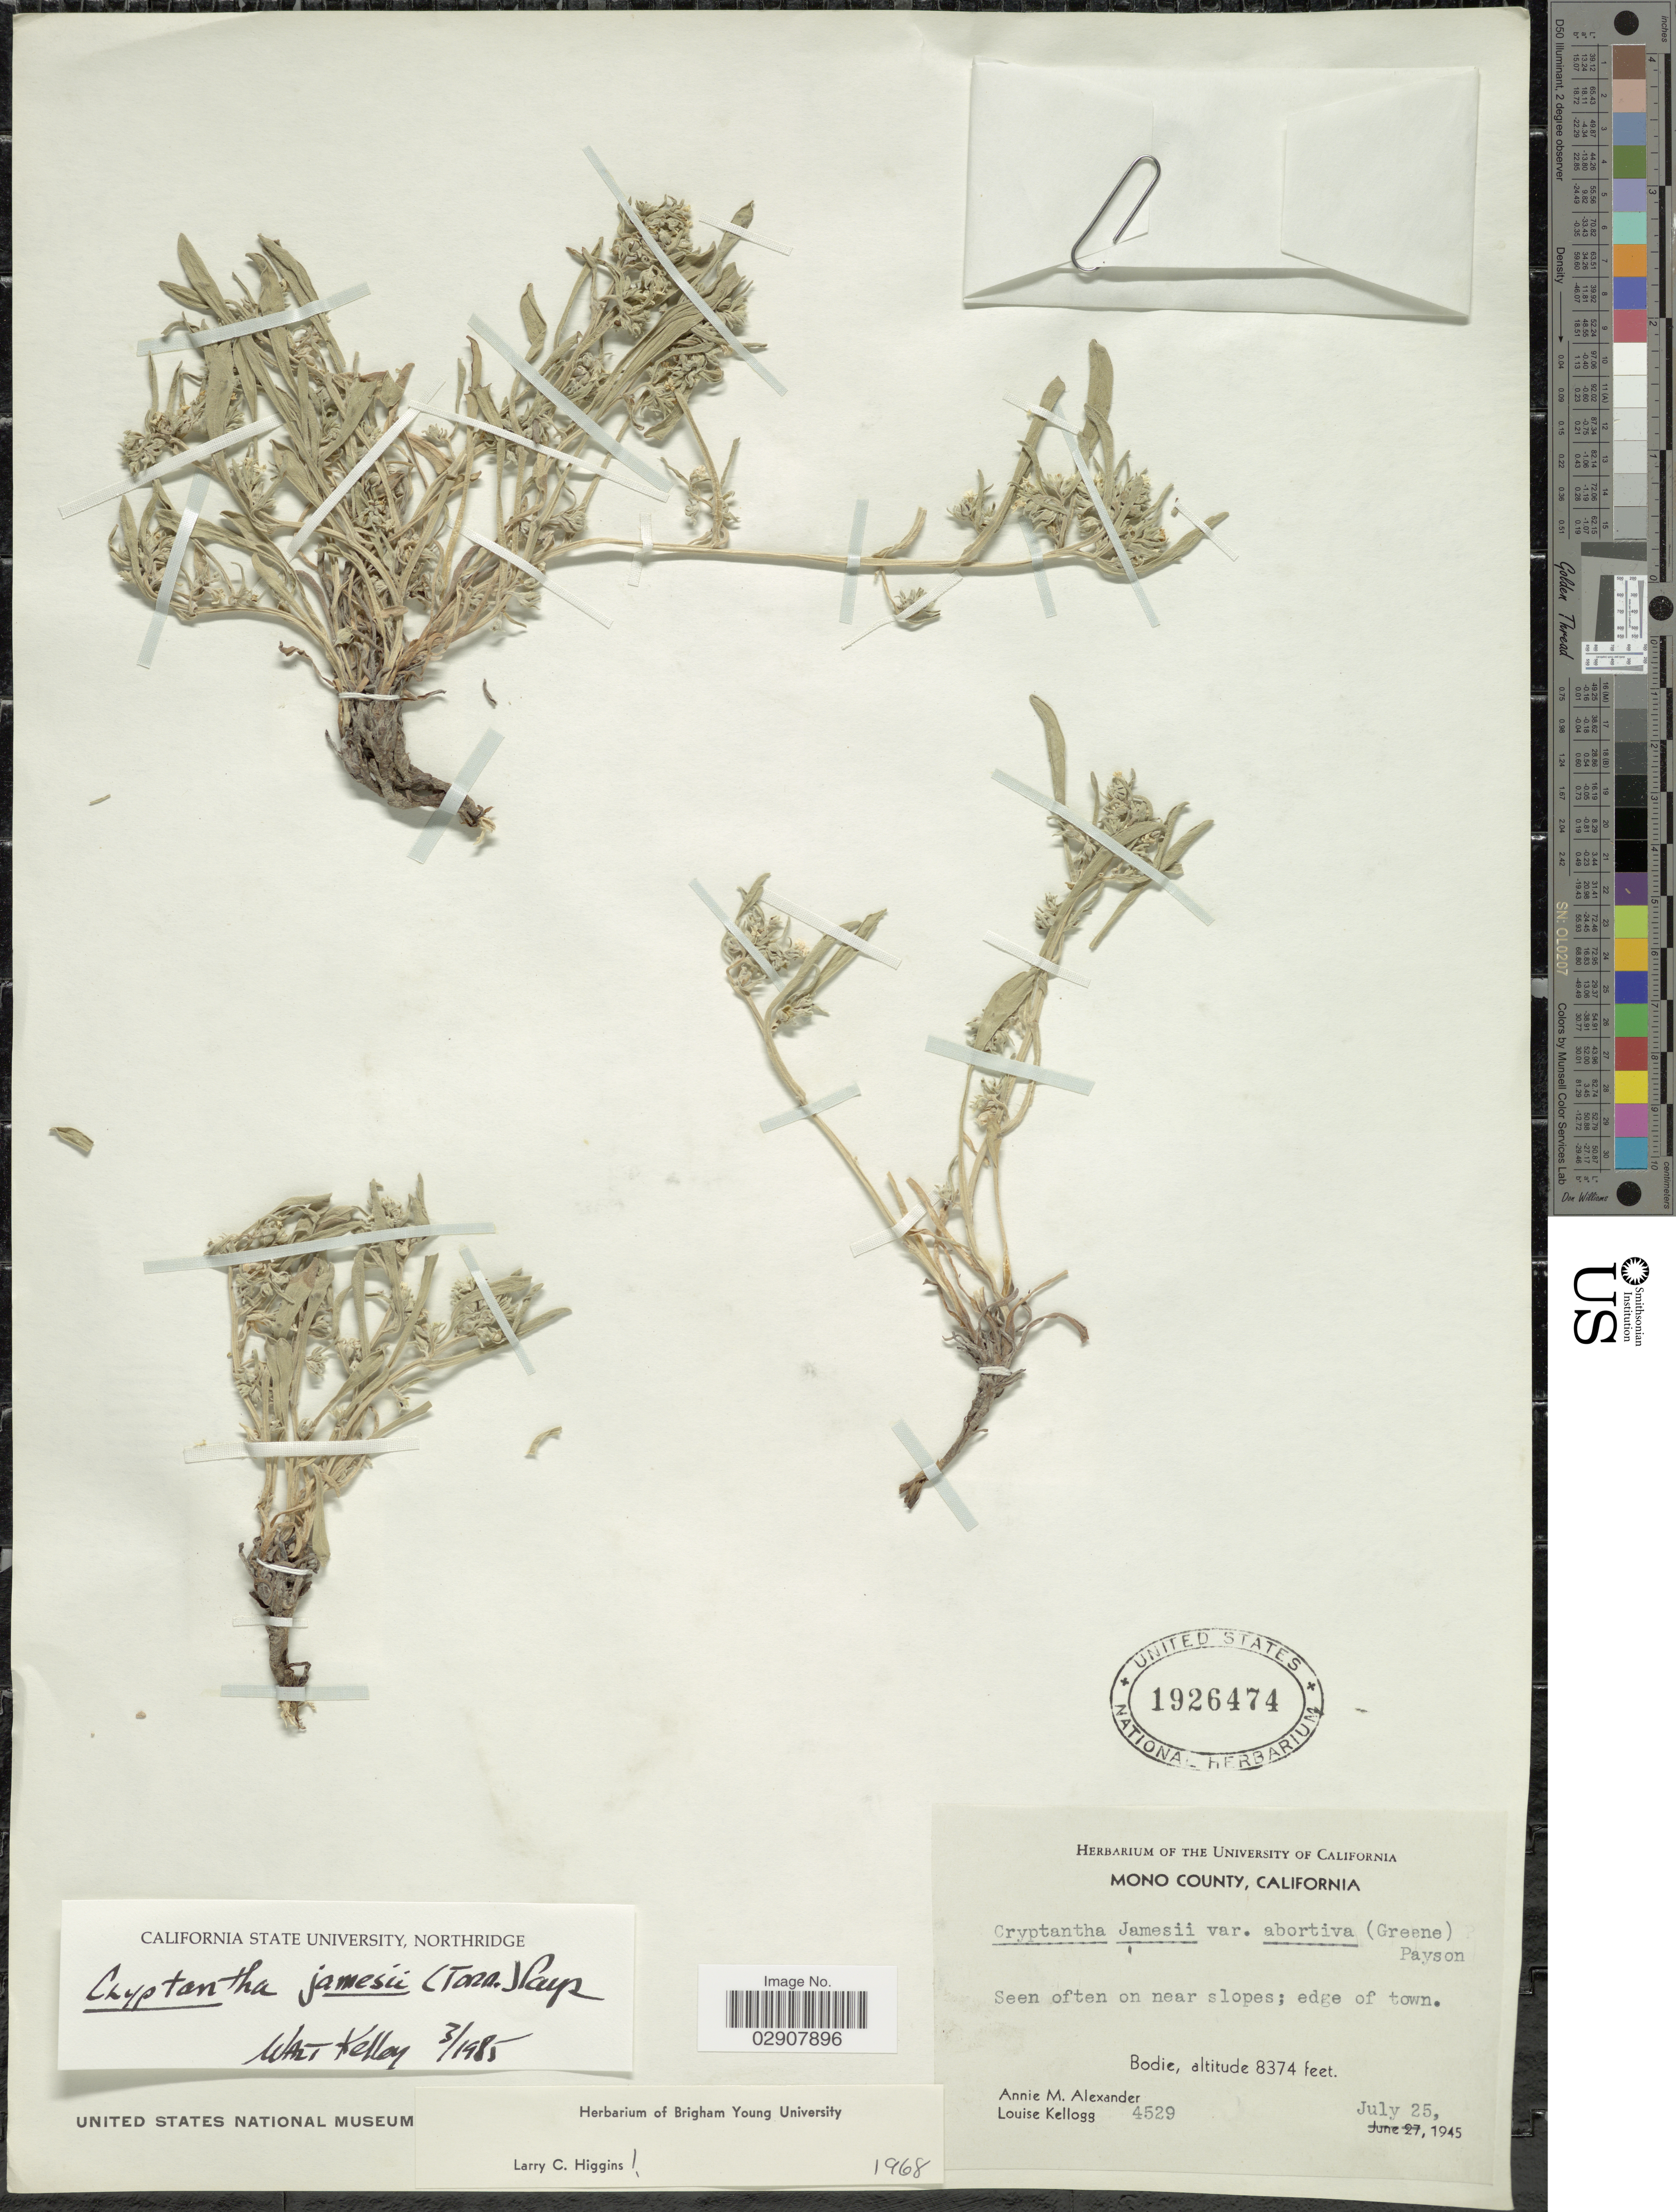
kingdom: Plantae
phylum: Tracheophyta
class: Magnoliopsida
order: Boraginales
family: Boraginaceae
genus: Cryptantha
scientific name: Cryptantha jamesii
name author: (Torr.) Payson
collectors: A. M. Alexander & L. Kellogg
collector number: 4529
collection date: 1945-07-25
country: United States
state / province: California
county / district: Mono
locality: Seen often near slopes; edge of town. Bodie. Mono County. California.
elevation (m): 2552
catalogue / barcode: US 1926474